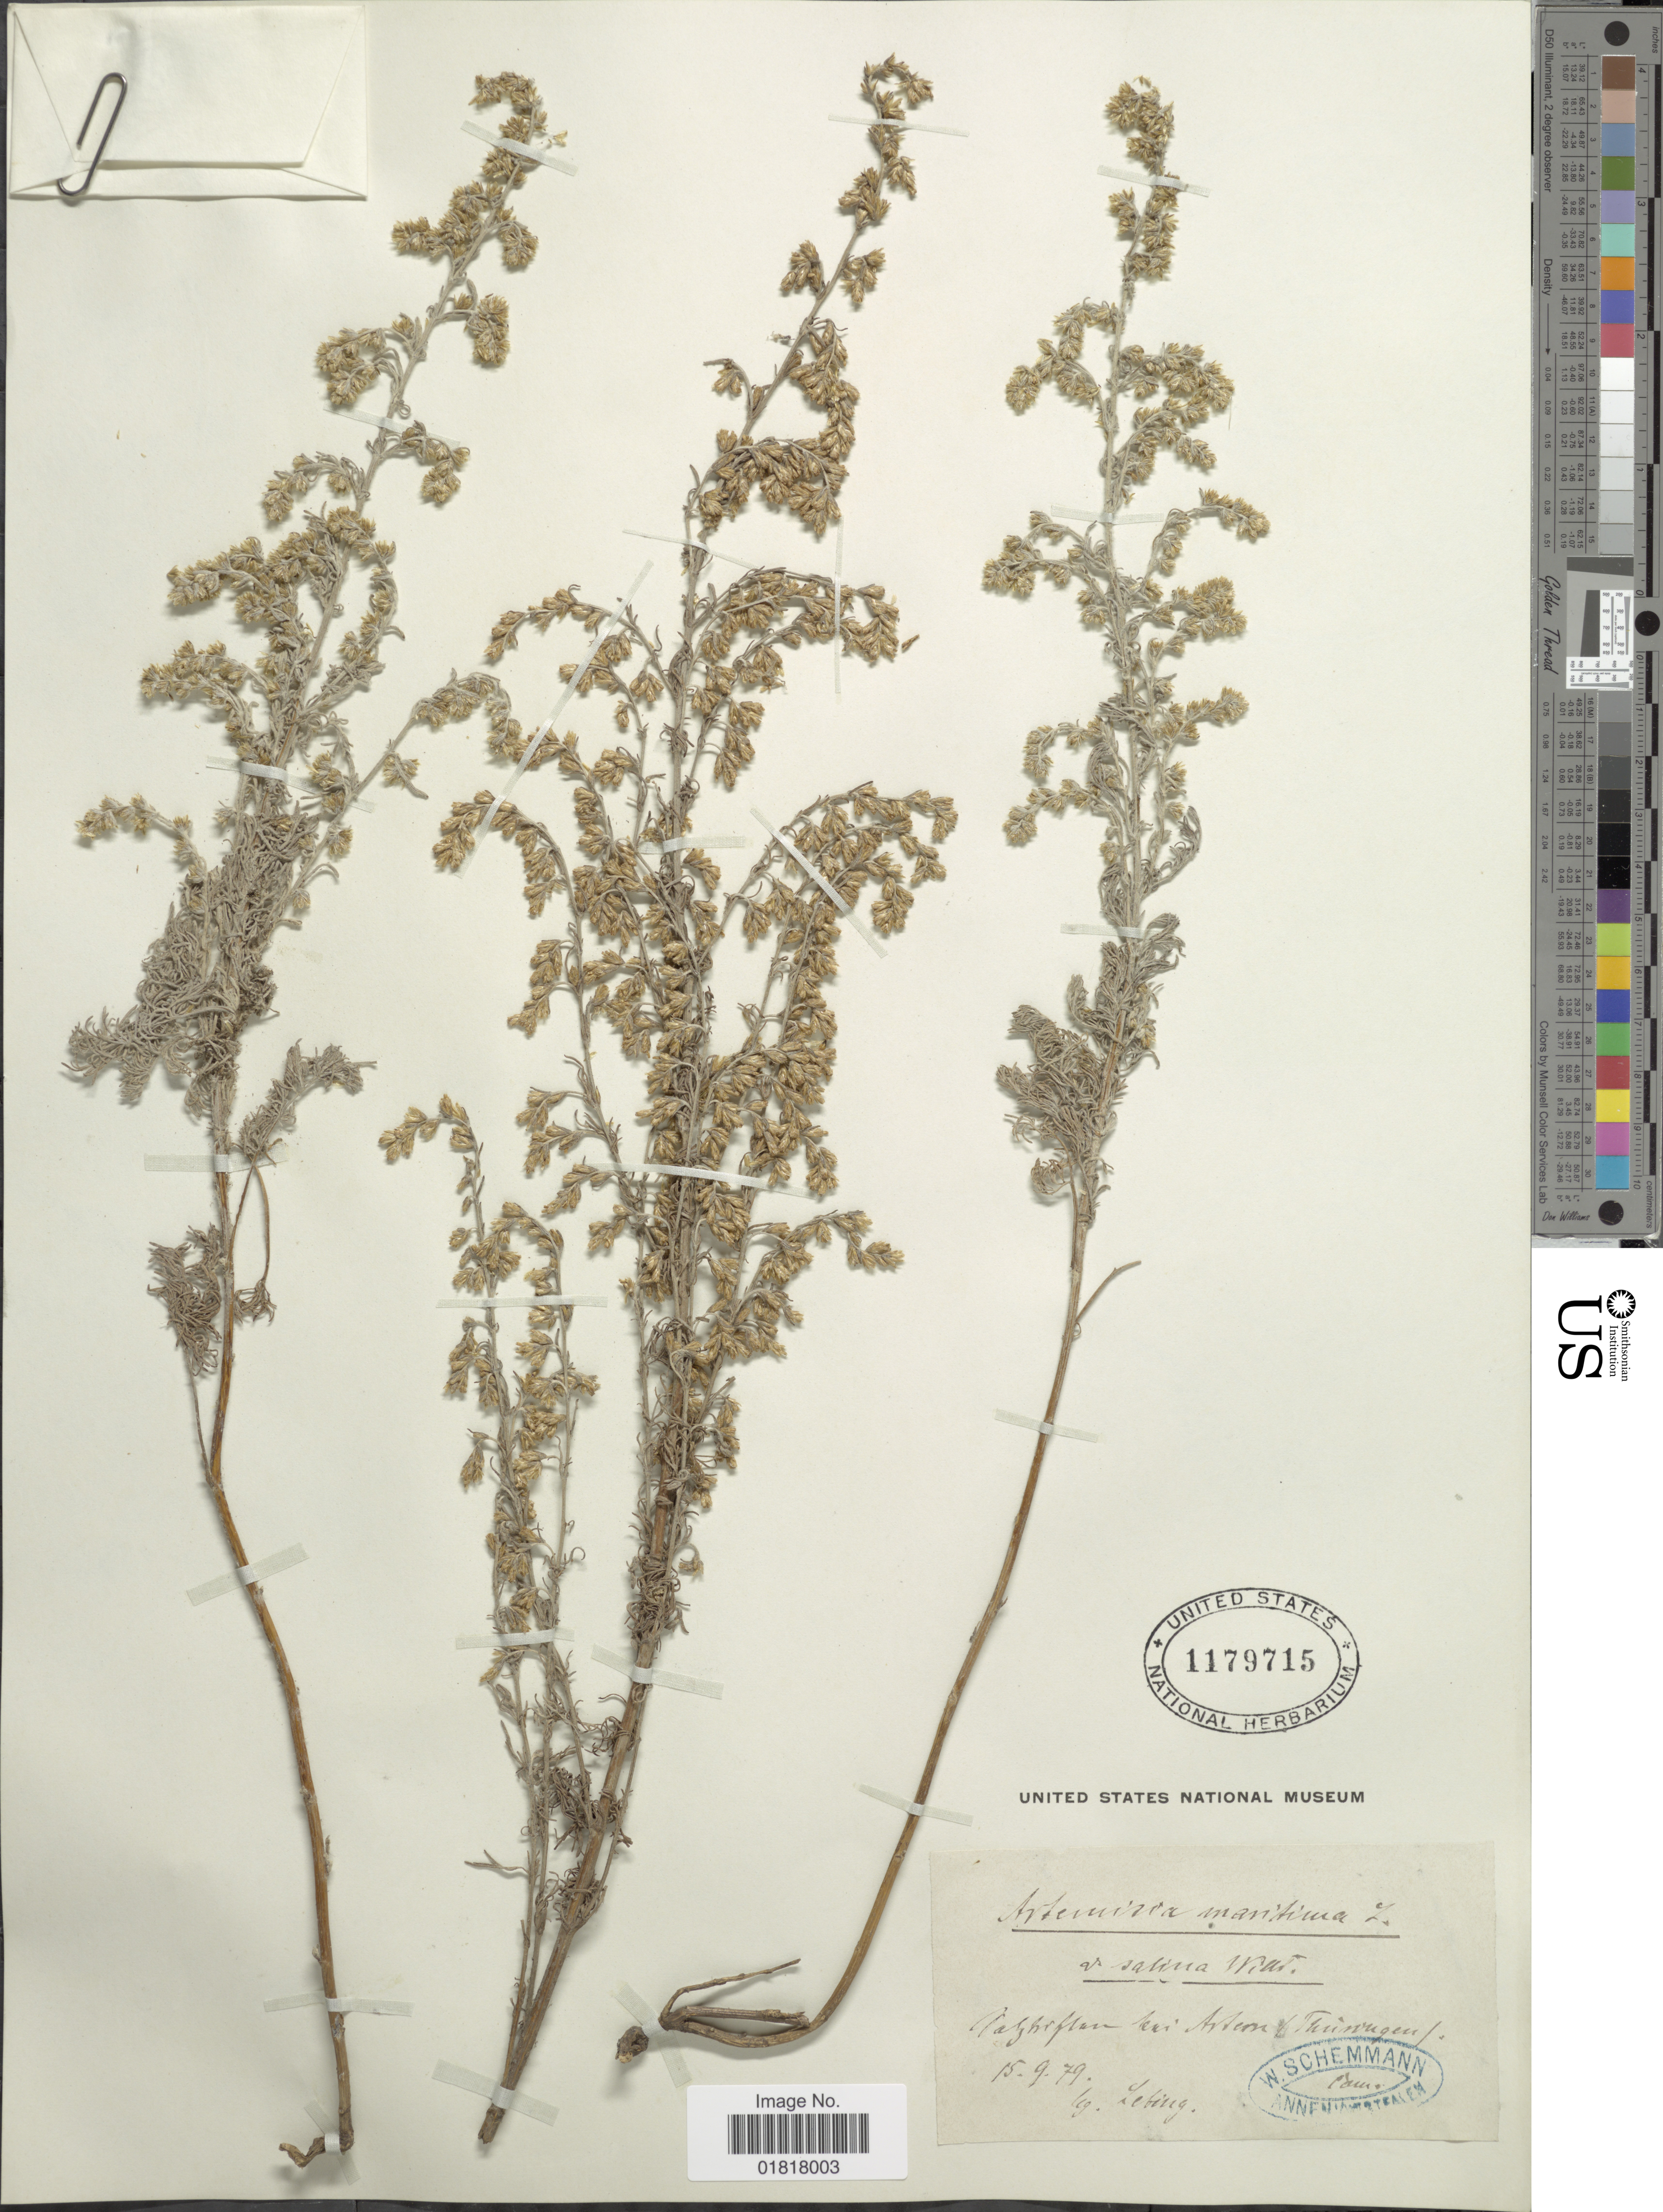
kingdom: Plantae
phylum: Tracheophyta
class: Magnoliopsida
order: Asterales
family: Asteraceae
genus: Artemisia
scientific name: Artemisia maritima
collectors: Lebing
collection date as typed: Transcribed d/m/y: 15/9/79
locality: Azhrftan bei Astern Turigen [interpreted]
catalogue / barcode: US 1179715